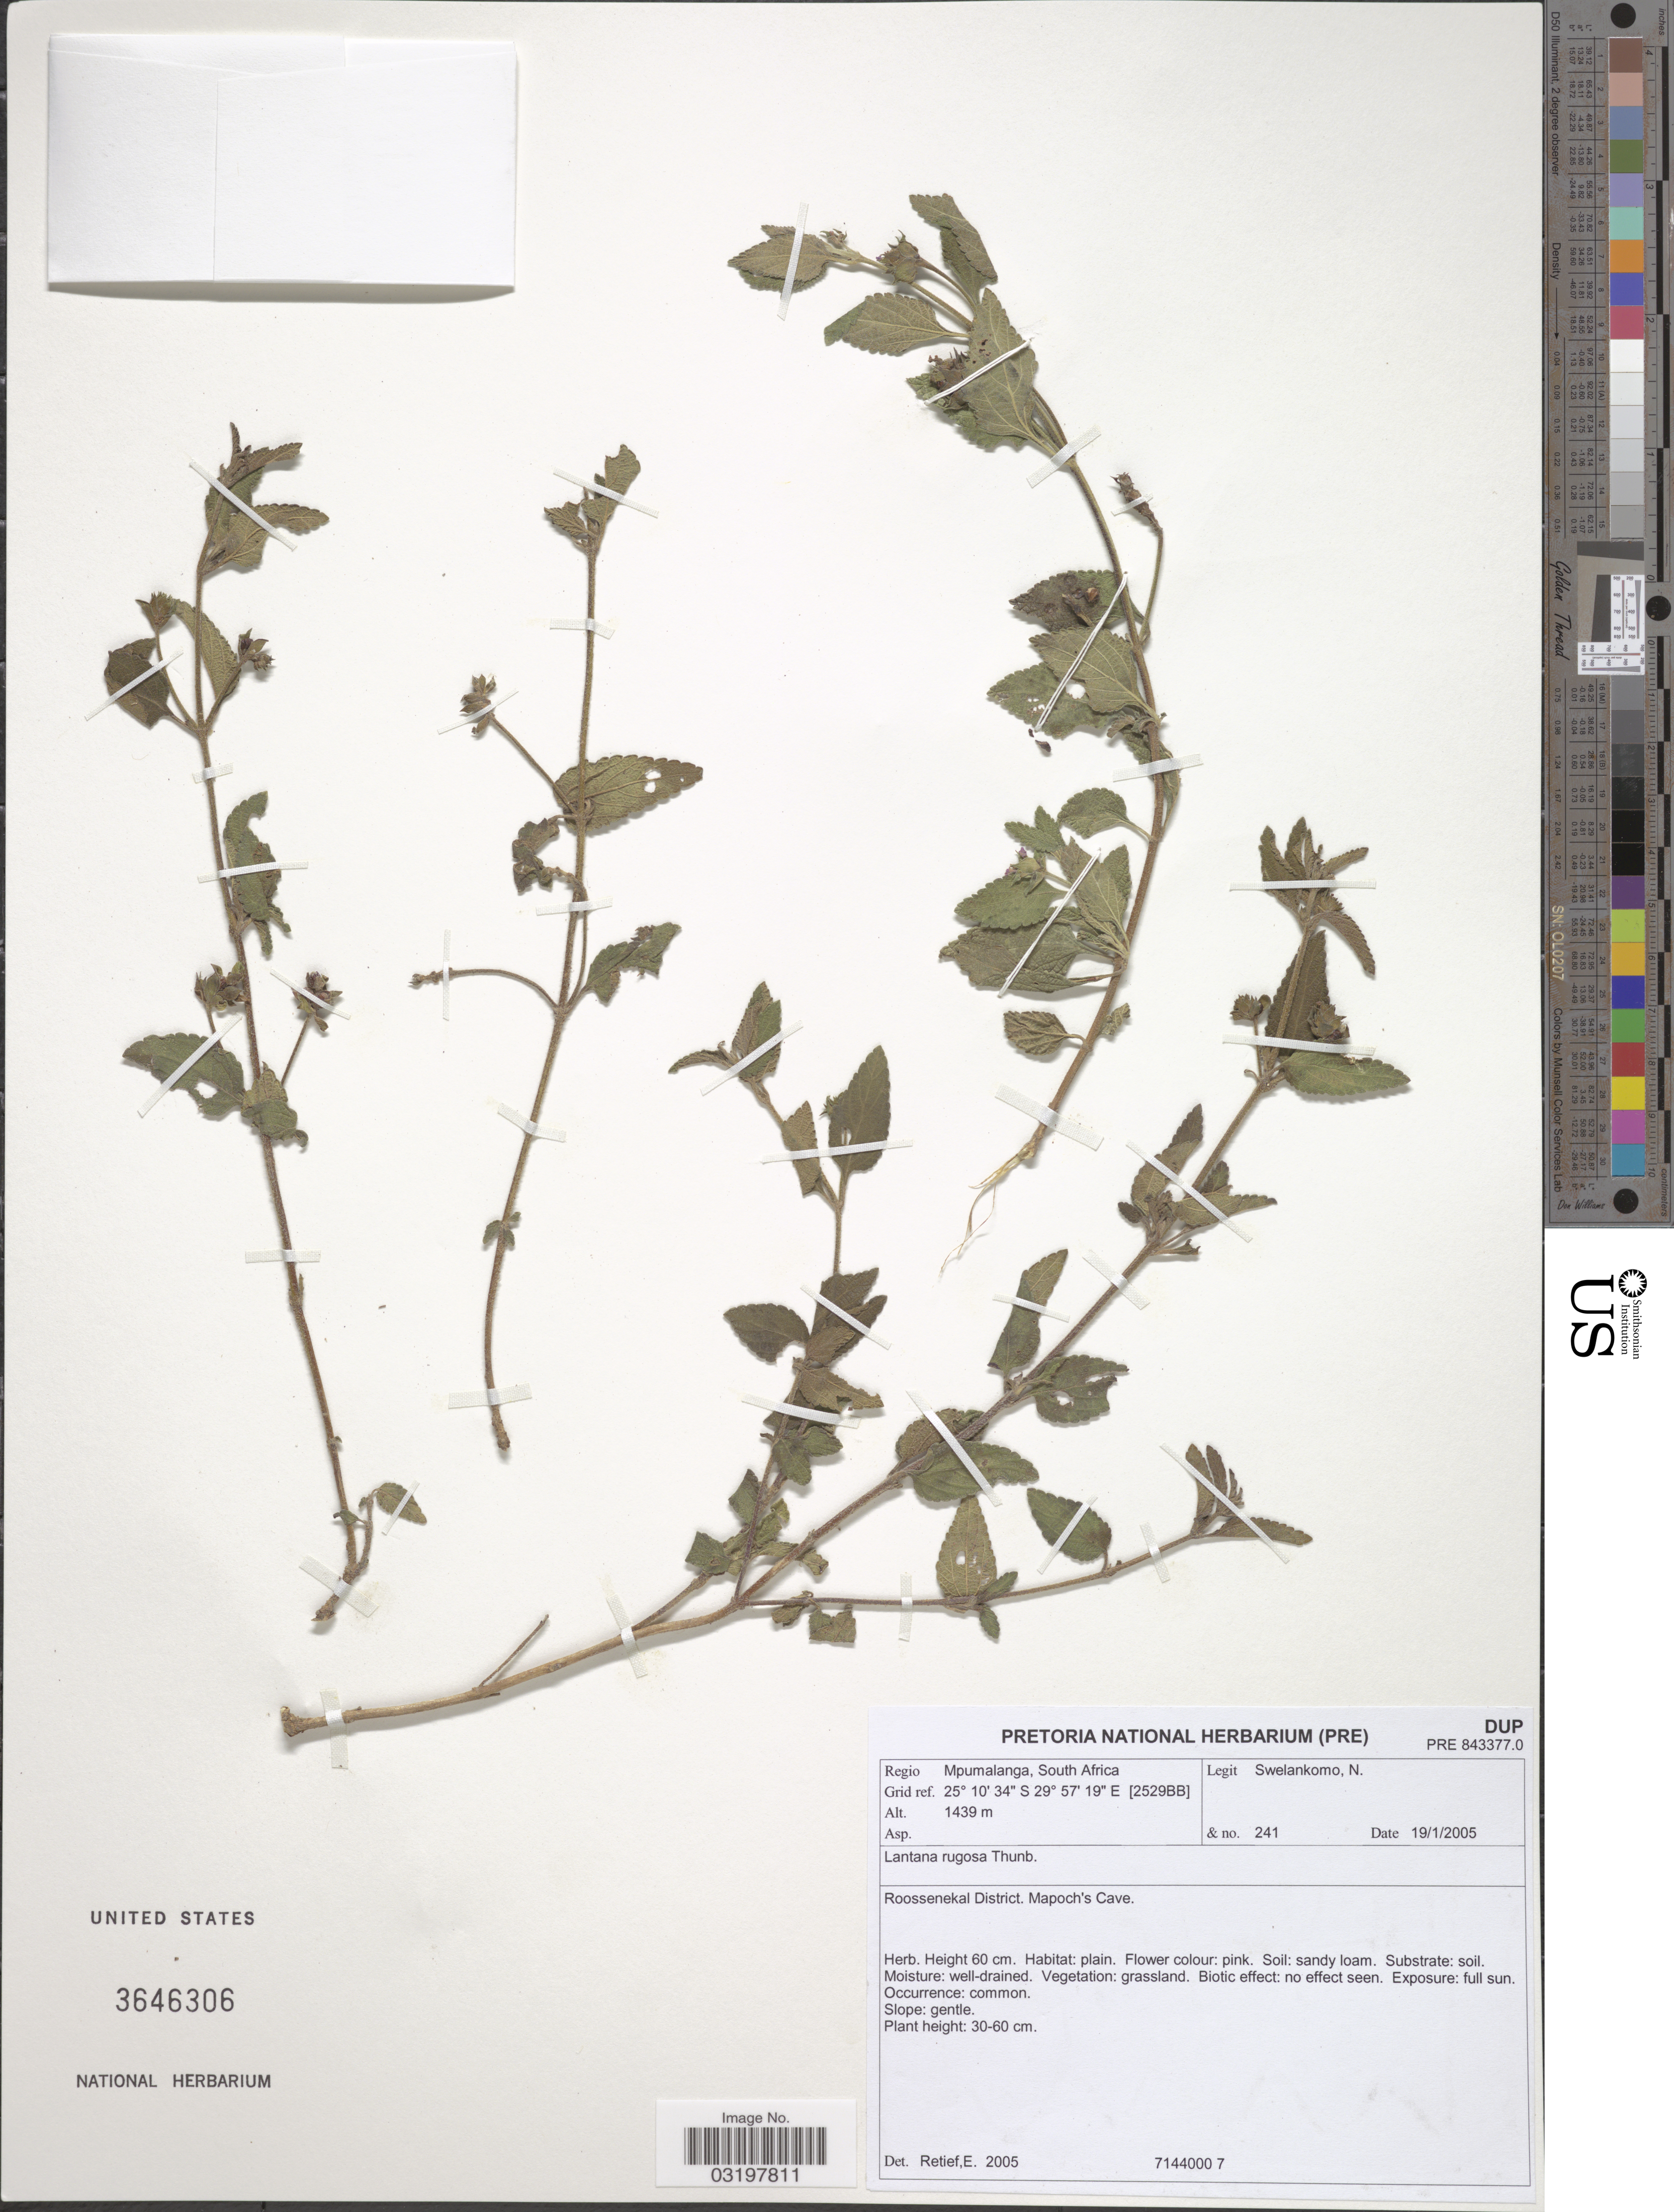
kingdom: Plantae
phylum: Tracheophyta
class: Magnoliopsida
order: Lamiales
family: Verbenaceae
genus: Lantana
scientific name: Lantana rugosa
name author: Thunb.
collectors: N. Swelankomo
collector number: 241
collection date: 2005-01-19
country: South Africa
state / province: Mpumalanga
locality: Regio Mpumalanga, South Africa, Grid ref. [2529BB], Roossenekal District. Mapoch's Cave.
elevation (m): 1439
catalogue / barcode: US 3646306